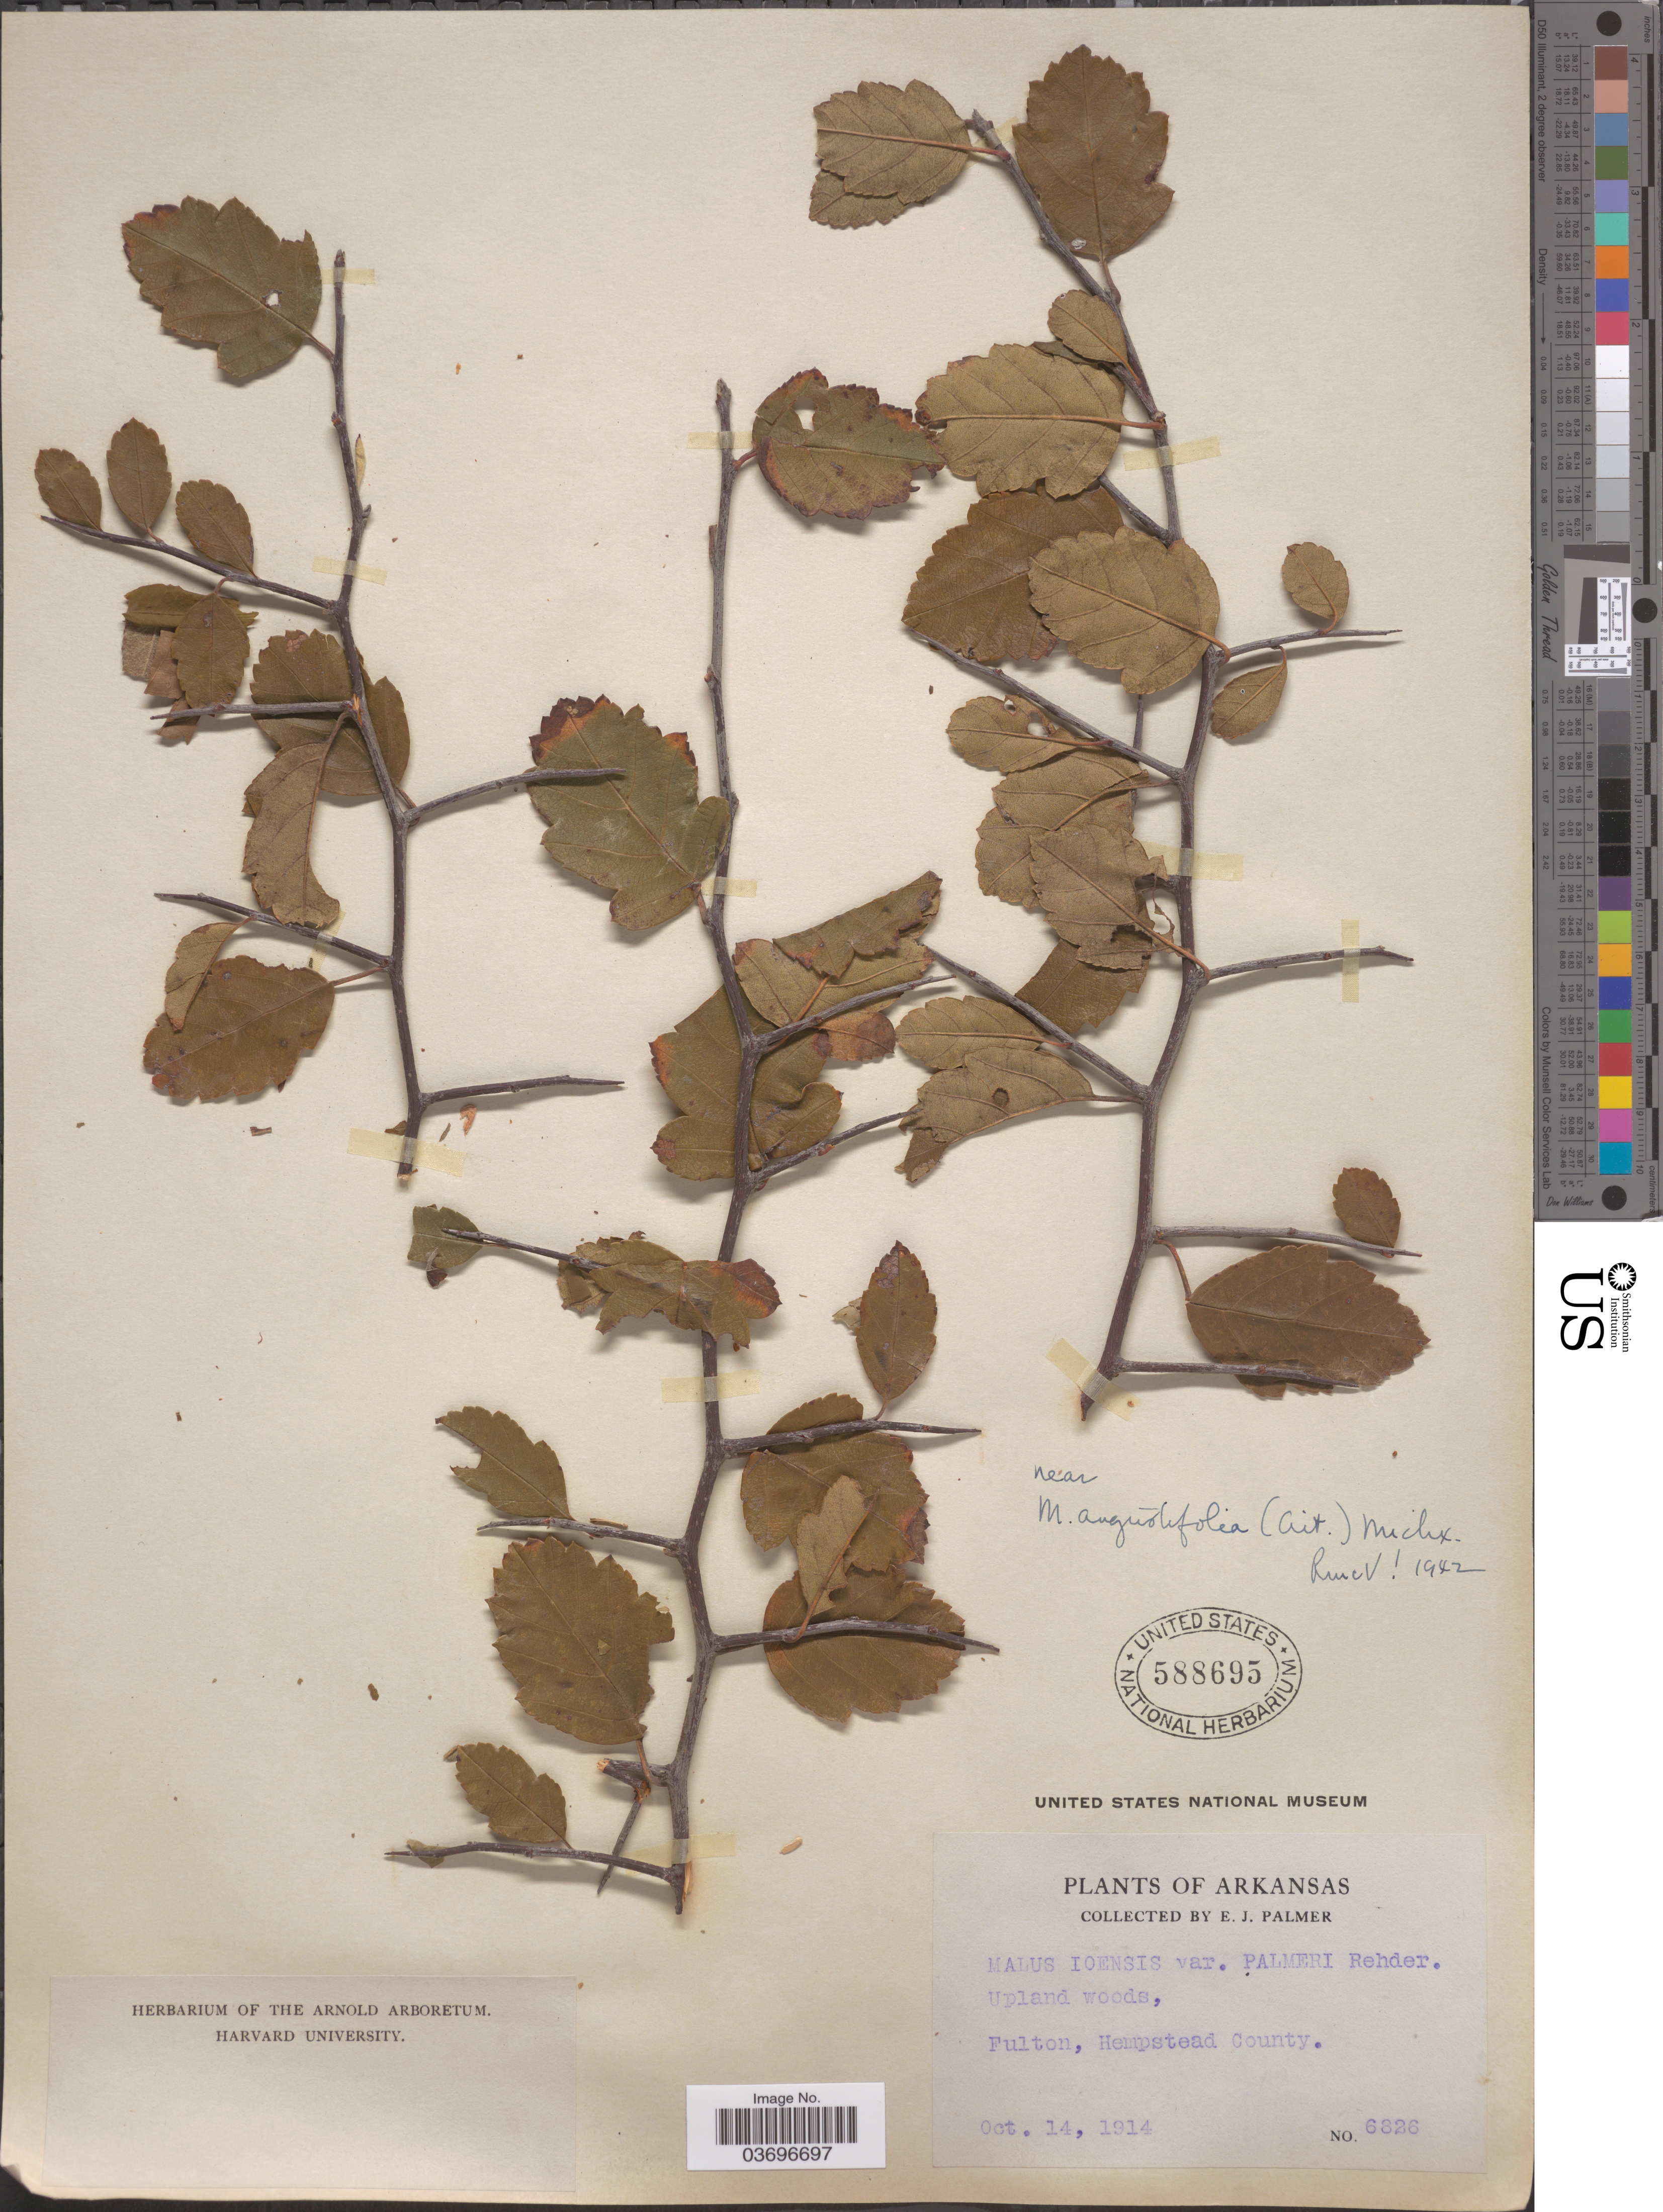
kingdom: Plantae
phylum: Tracheophyta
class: Magnoliopsida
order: Rosales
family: Rosaceae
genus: Malus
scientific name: Malus angustifolia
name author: (Aiton) Michx.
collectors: E. J. Palmer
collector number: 6826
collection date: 1914-10-14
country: United States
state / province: Arkansas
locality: Fulton, Hempstead County.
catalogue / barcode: US 588695